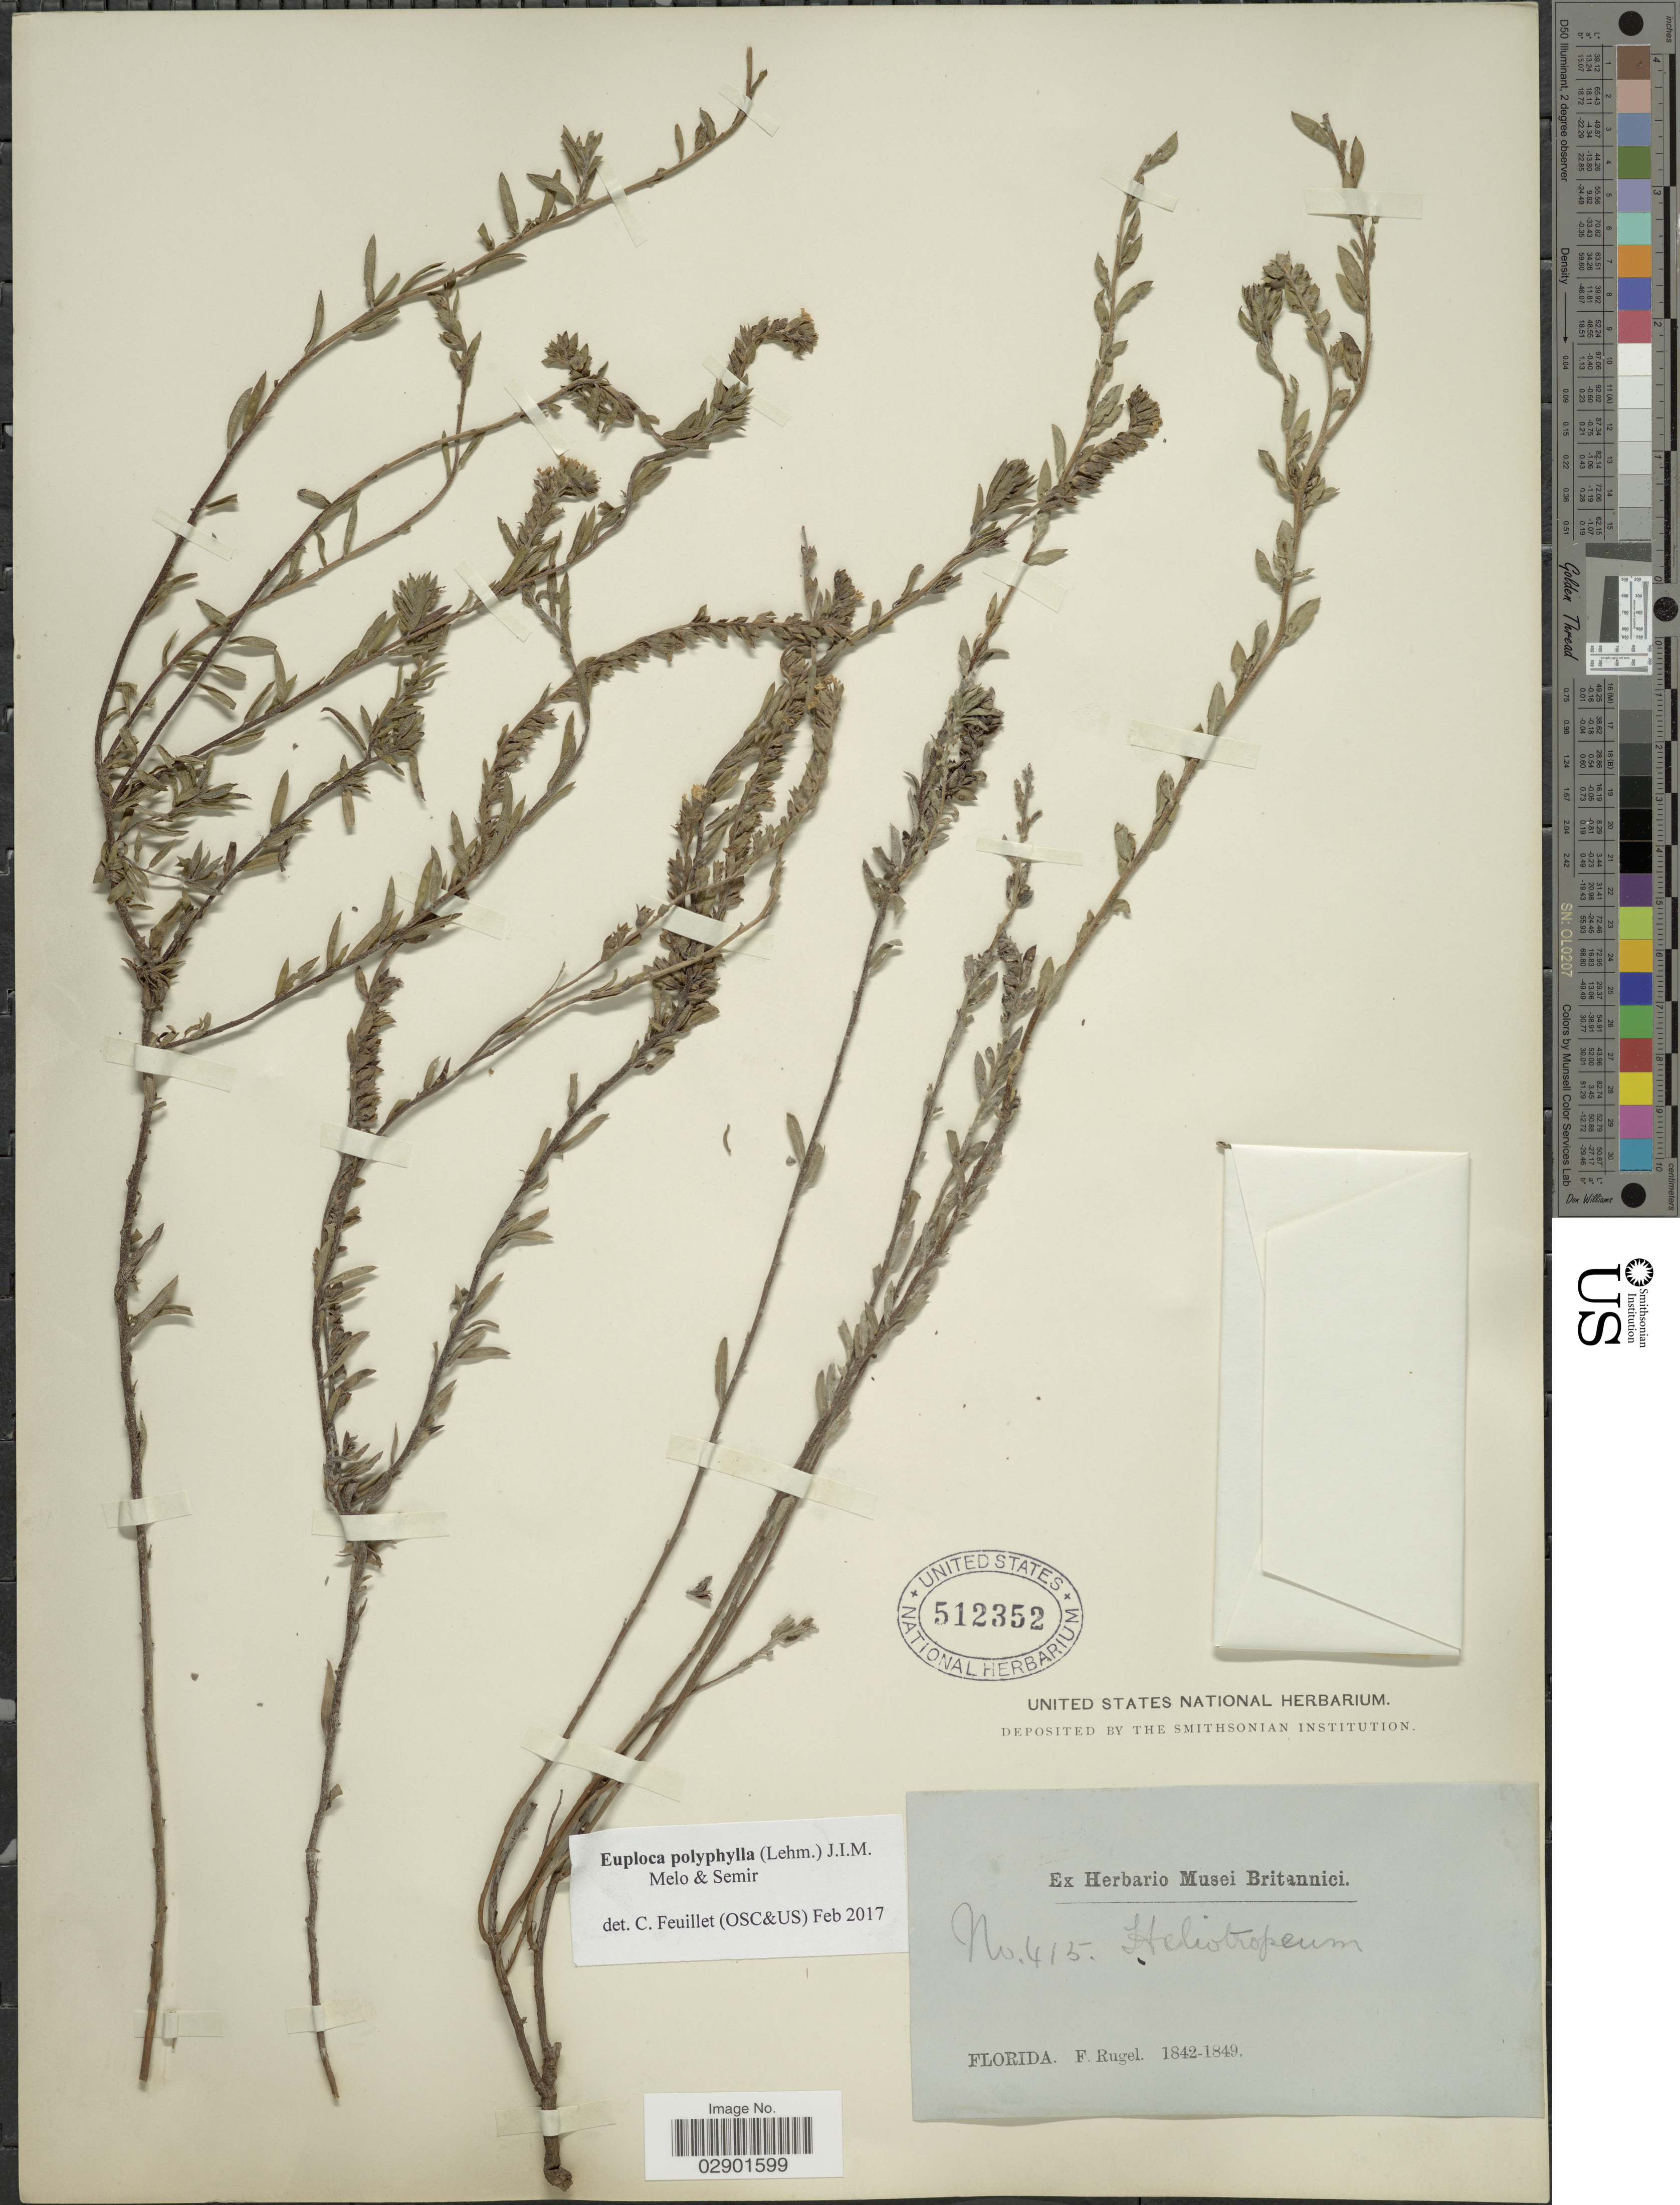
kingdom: Plantae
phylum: Tracheophyta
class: Magnoliopsida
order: Boraginales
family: Heliotropiaceae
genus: Euploca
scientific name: Euploca polyphylla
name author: (Lehm.) J.I.M. Melo & Semir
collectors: F. Rugel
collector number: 415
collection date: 1842/1849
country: United States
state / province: Florida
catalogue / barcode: US 512352